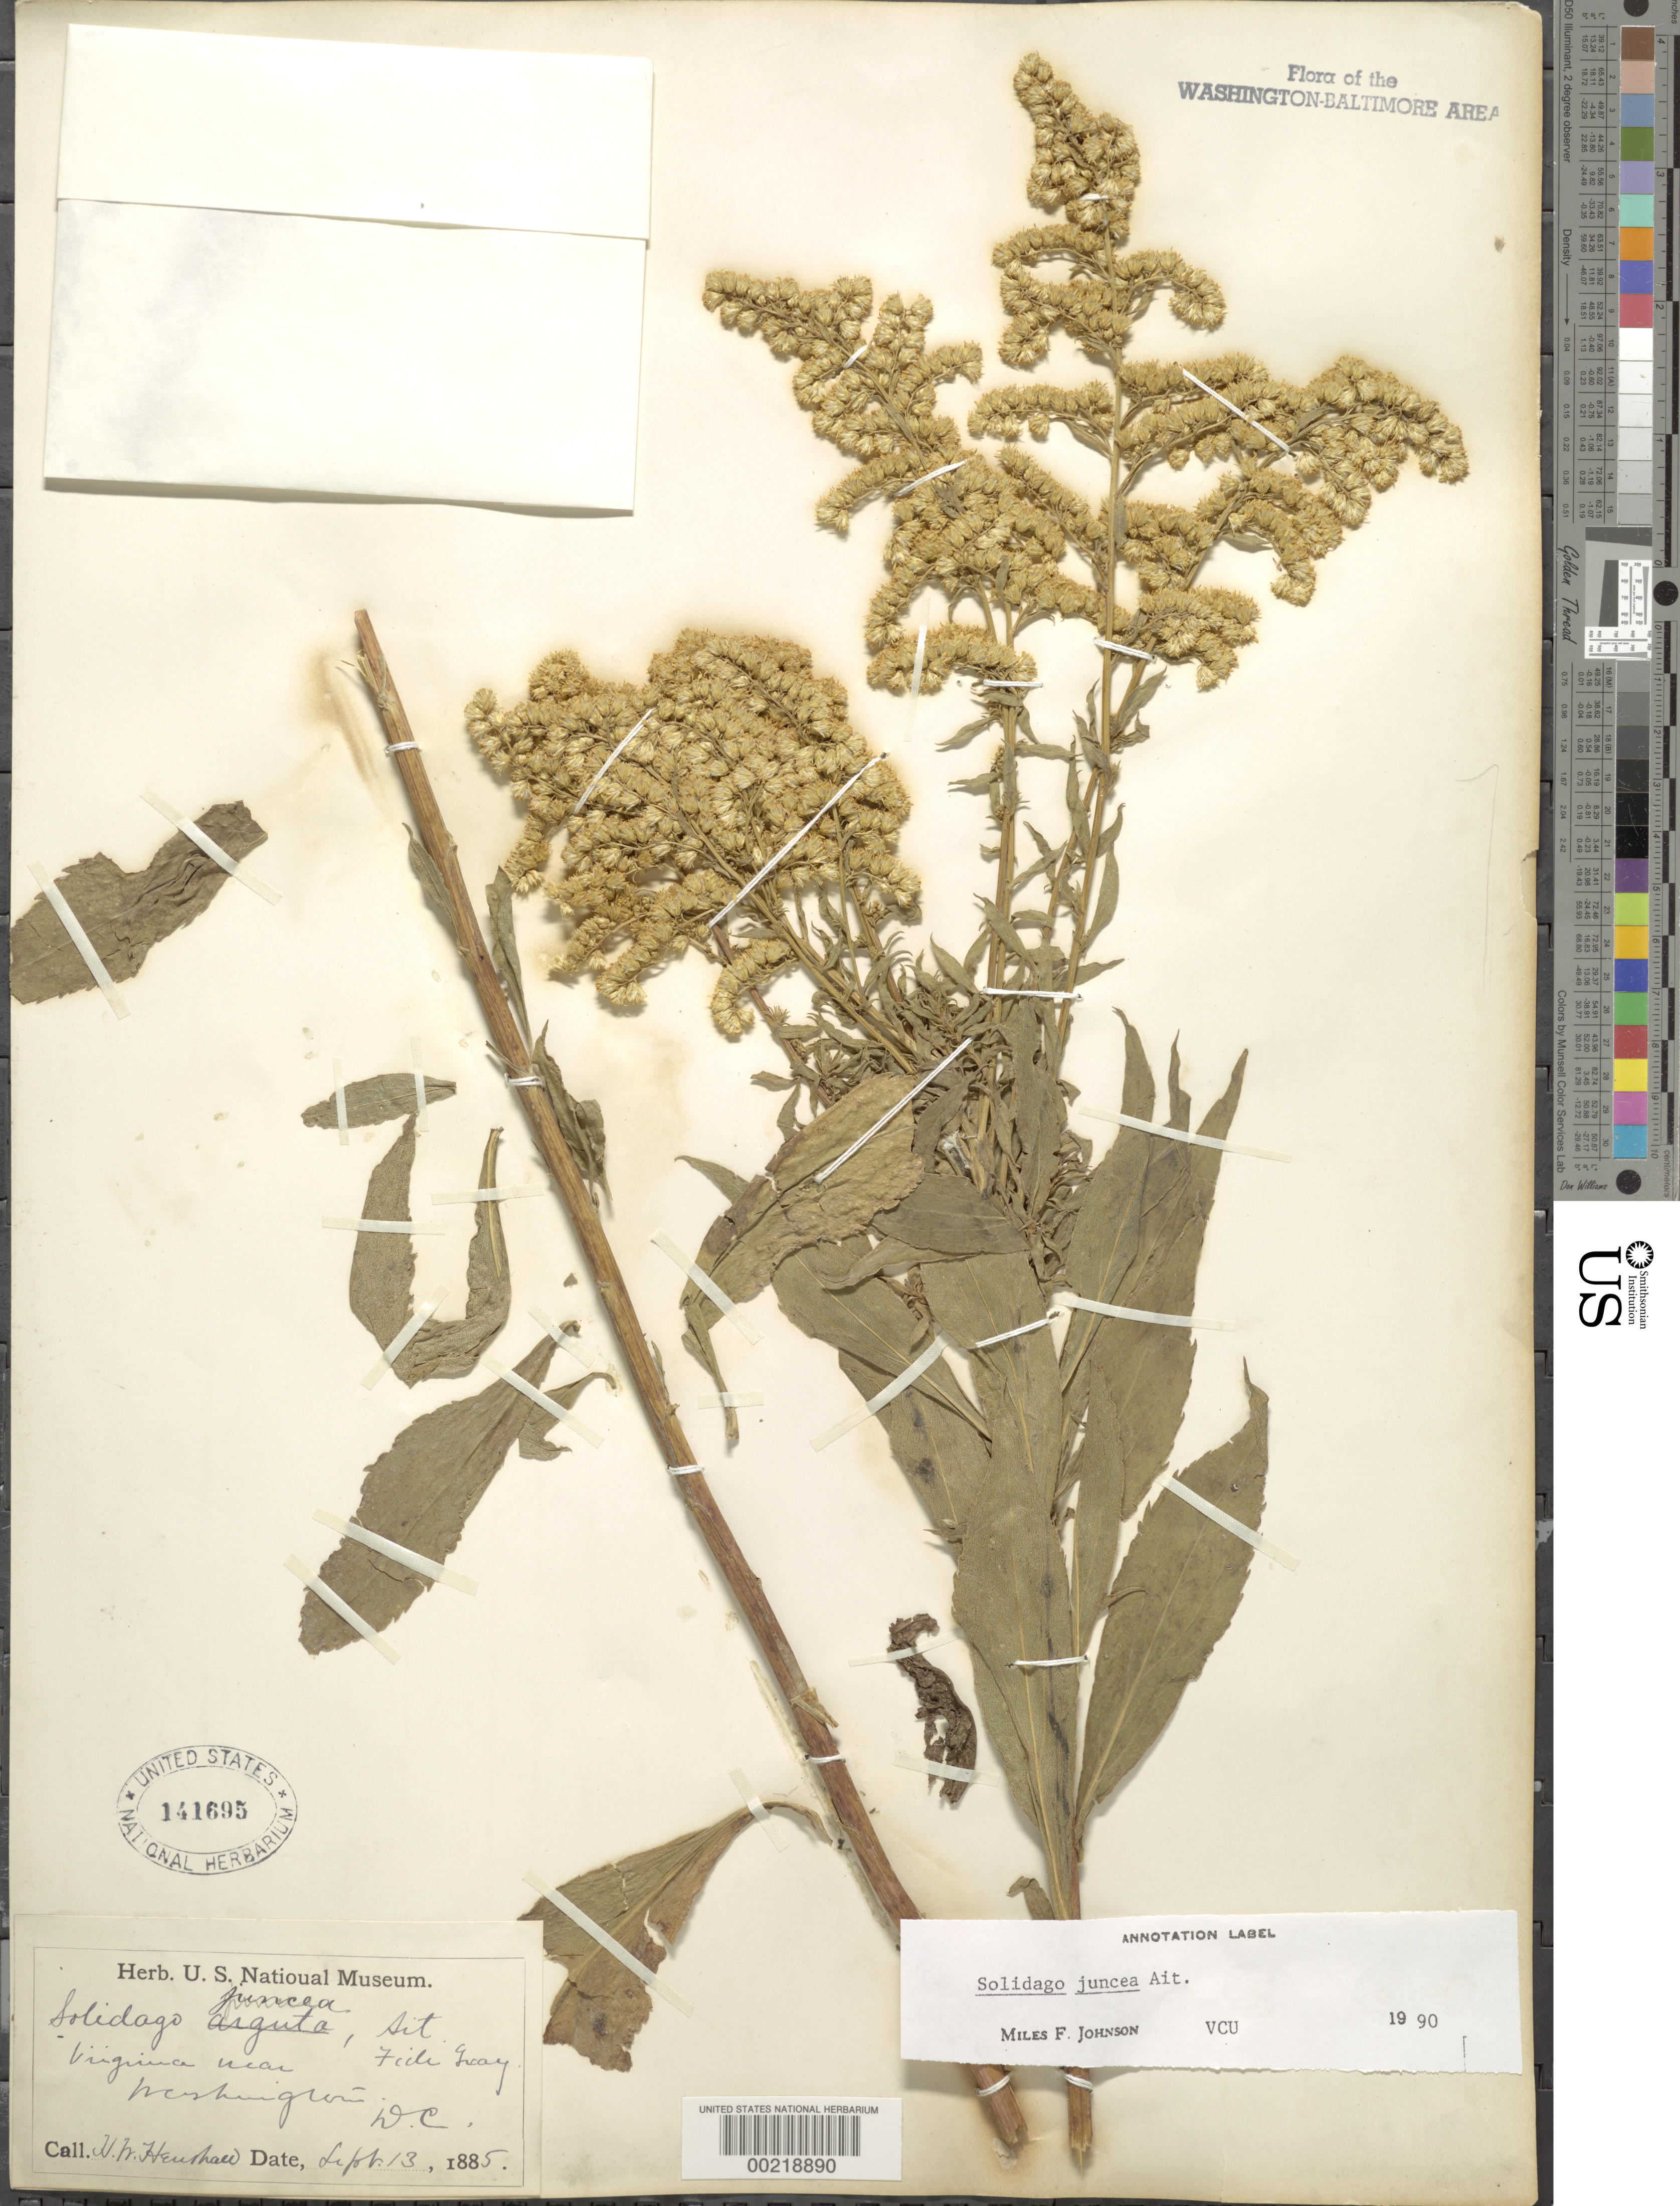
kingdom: Plantae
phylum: Tracheophyta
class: Magnoliopsida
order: Asterales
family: Asteraceae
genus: Solidago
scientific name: Solidago juncea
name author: Aiton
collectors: H. Henshaw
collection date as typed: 13 Sep 1885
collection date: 1885-09-13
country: United States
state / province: Virginia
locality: In Virginia near Washington DC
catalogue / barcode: US 141695